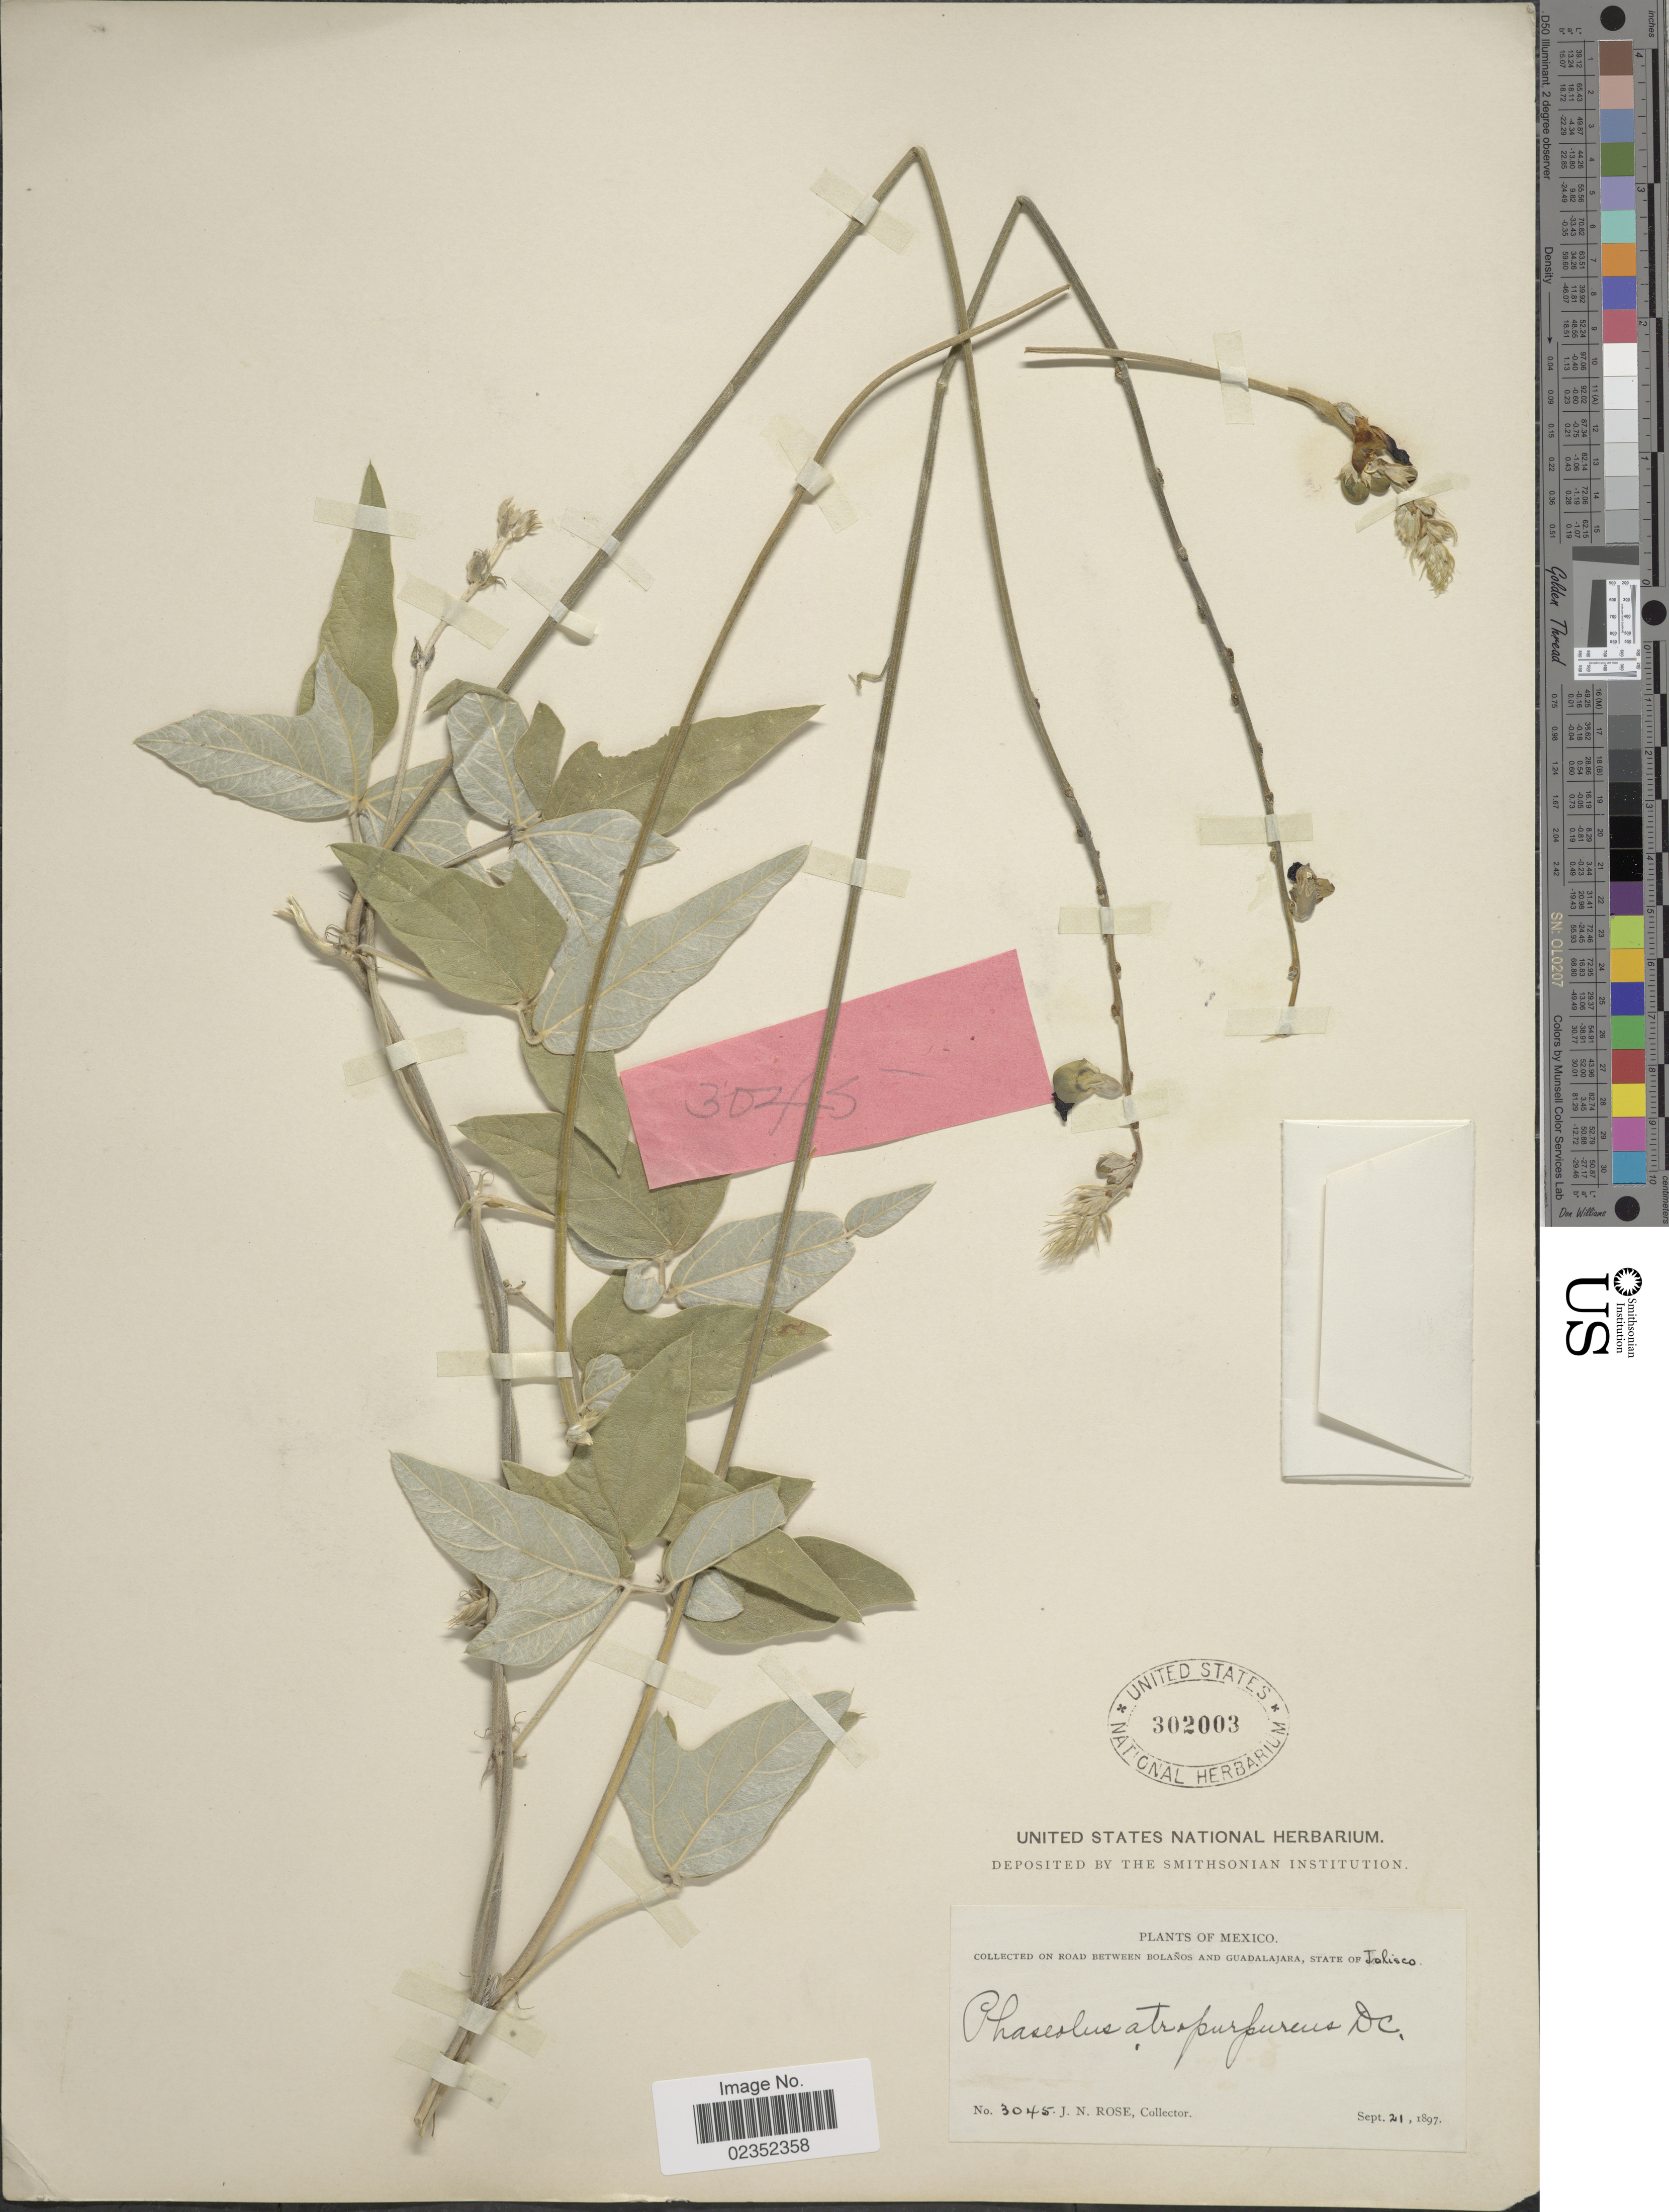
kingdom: Plantae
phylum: Tracheophyta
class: Magnoliopsida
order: Fabales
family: Fabaceae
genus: Macroptilium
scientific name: Macroptilium atropurpureum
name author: (DC.) Urb.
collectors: J. N. Rose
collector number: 3045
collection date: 1897-09-21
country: Mexico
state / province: Jalisco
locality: Road between Bolanos and Guadalajara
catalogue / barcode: US 302003